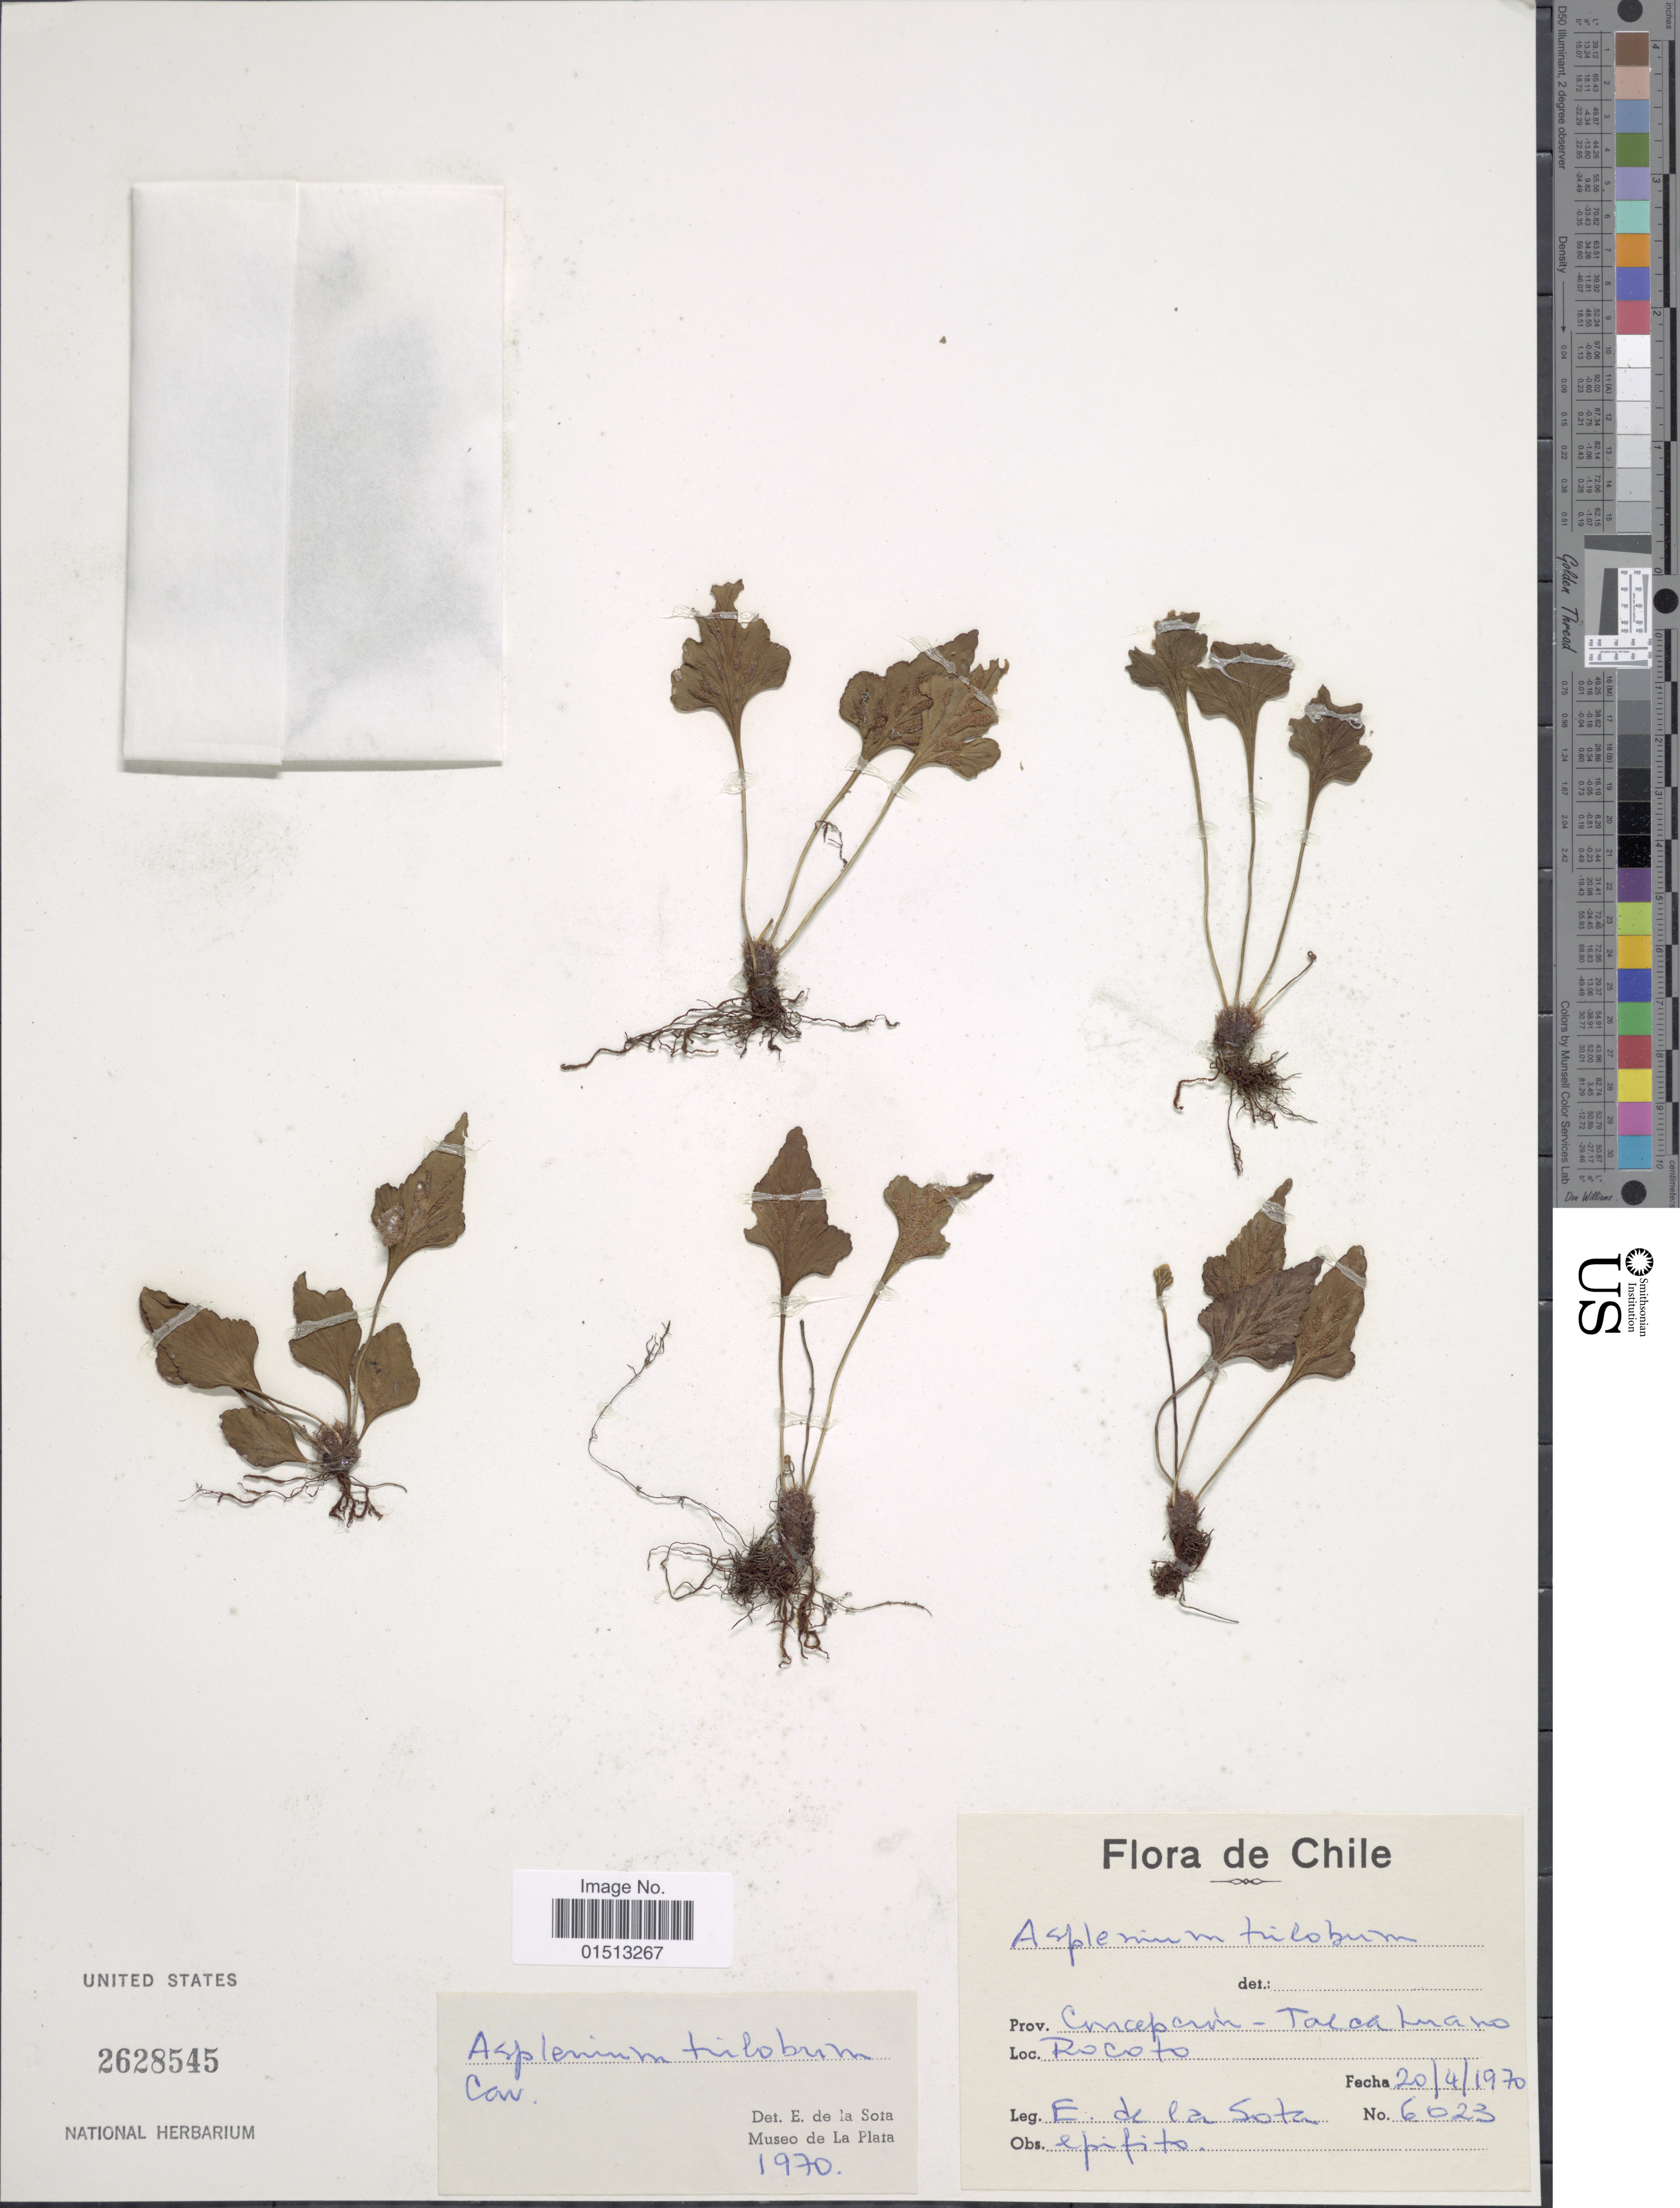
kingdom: Plantae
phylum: Tracheophyta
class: Polypodiopsida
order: Polypodiales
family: Aspleniaceae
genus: Asplenium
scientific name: Asplenium trilobum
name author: Cav.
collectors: E. R. de la Sota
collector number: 6023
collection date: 1970-04-20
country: Chile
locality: Prov. Concepcion - Tacaohuano, Rocoto.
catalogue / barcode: US 2628545